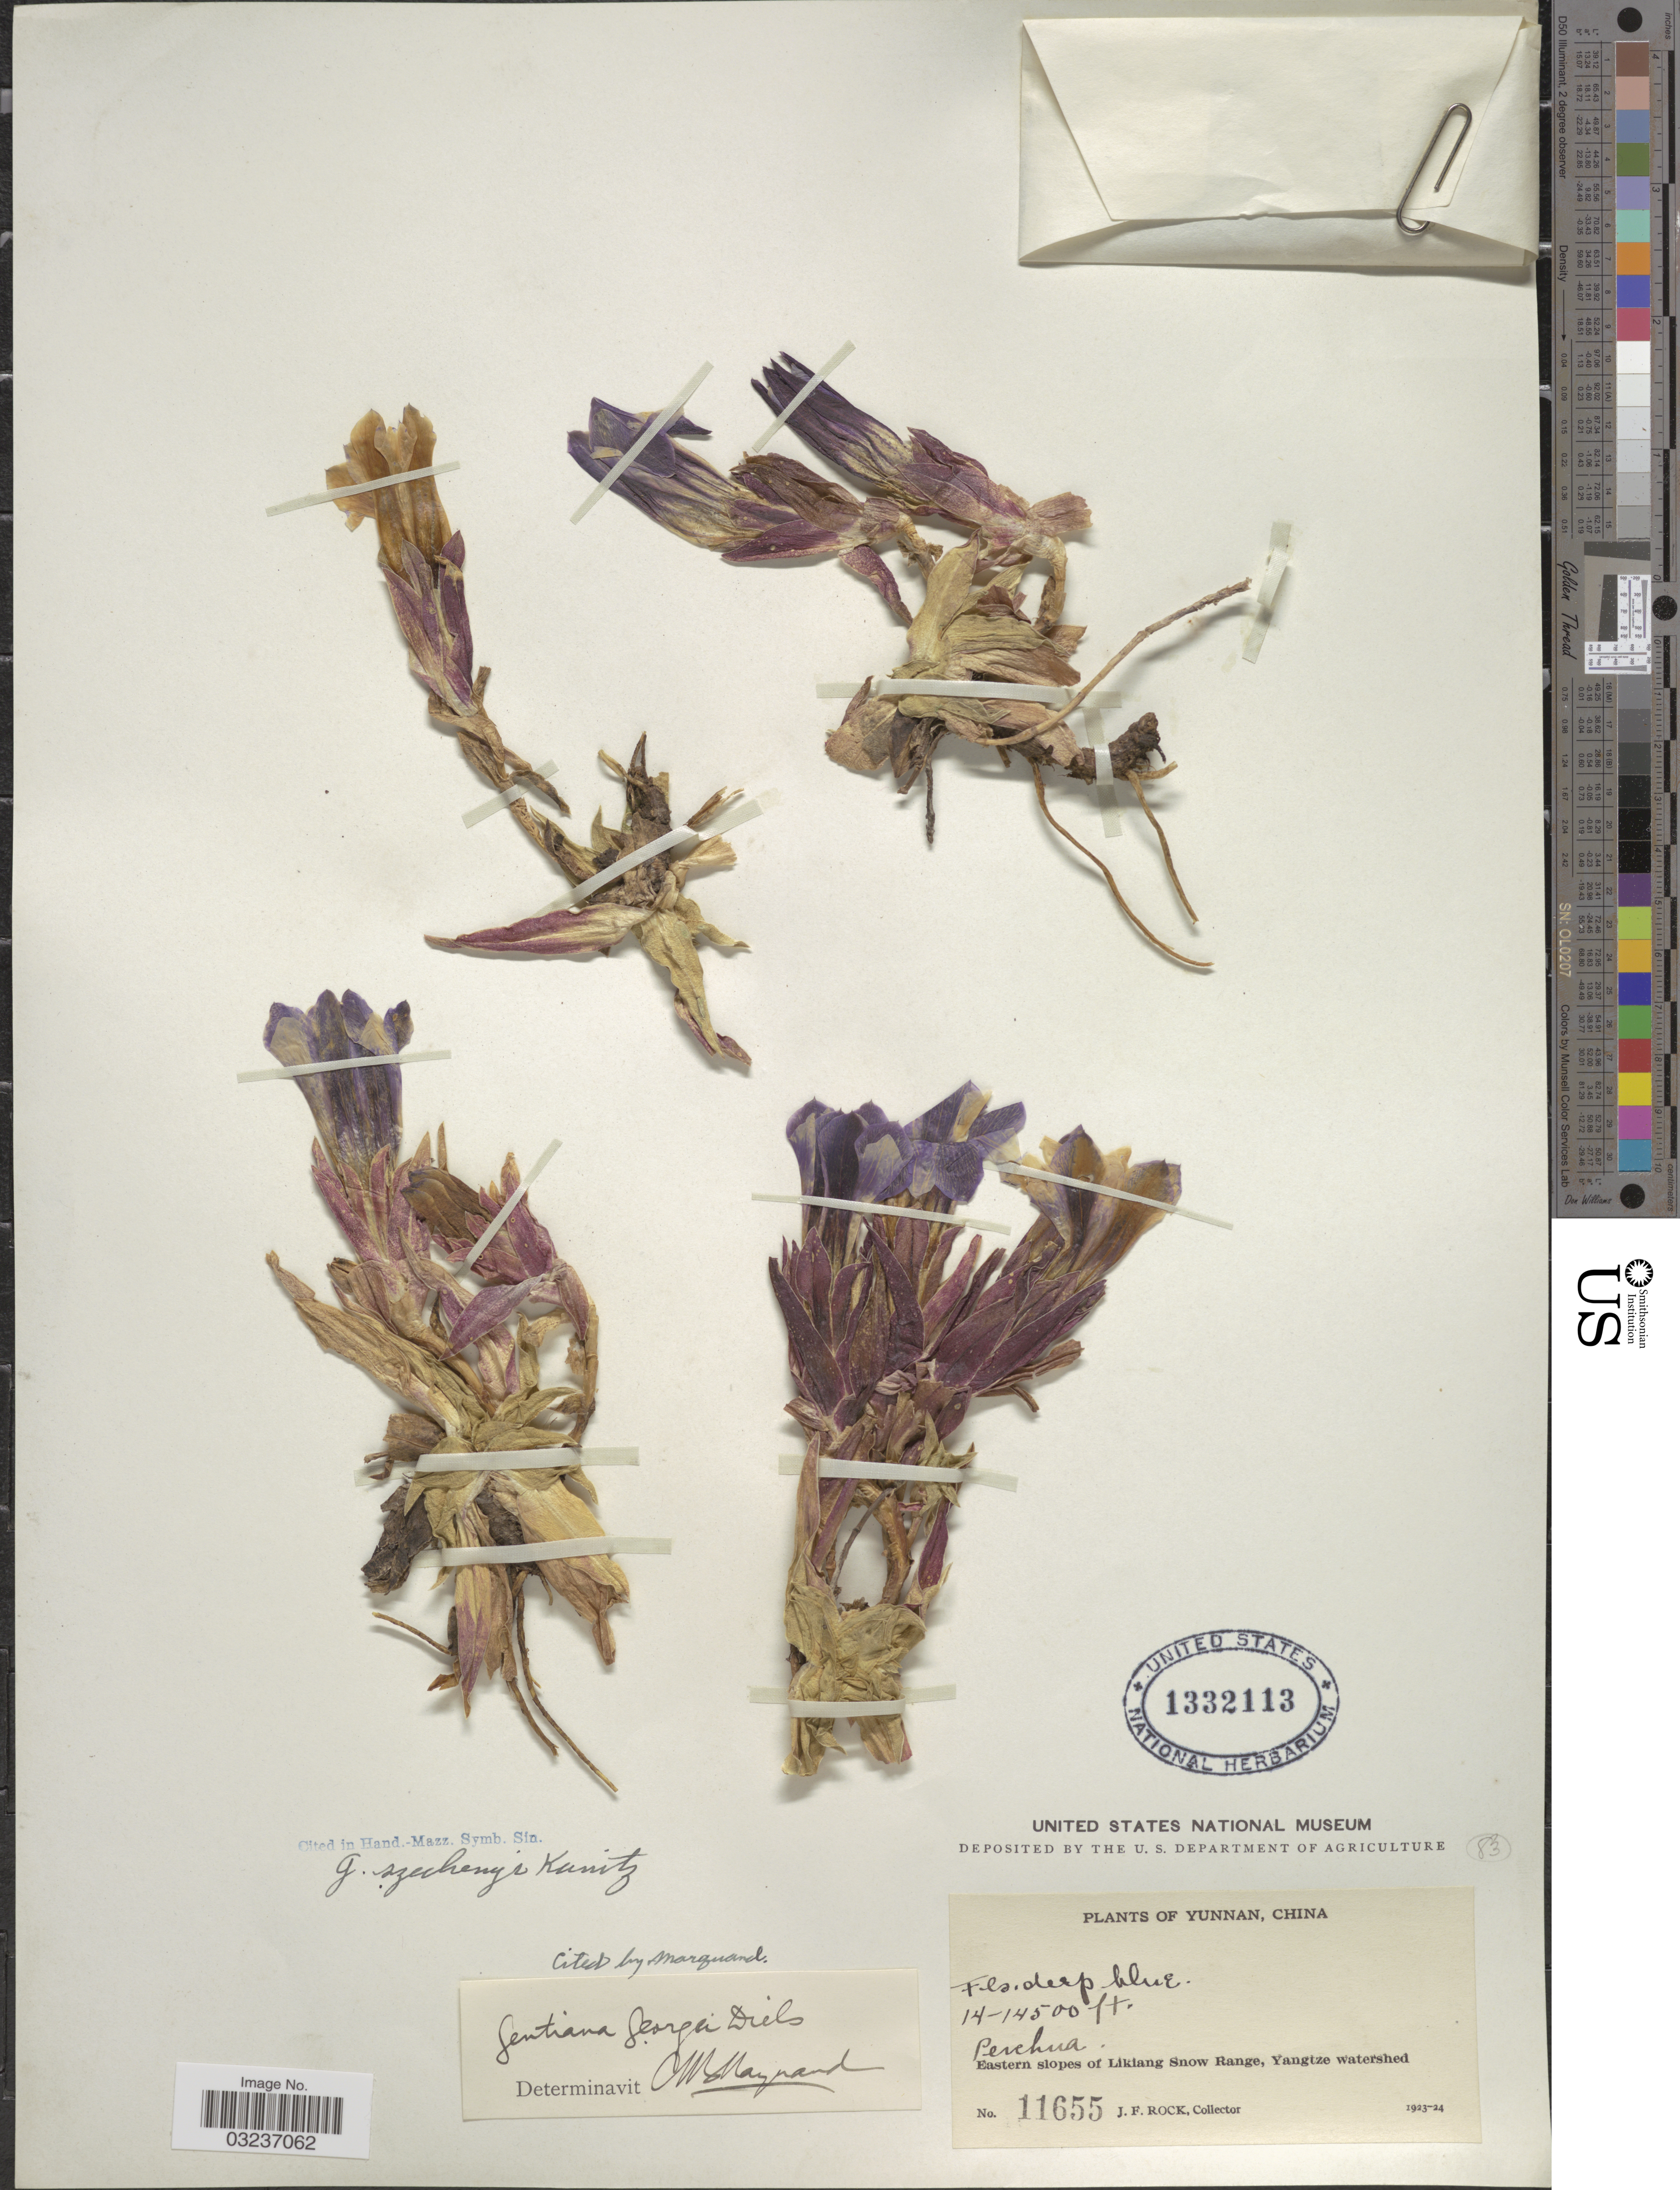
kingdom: Plantae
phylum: Tracheophyta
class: Magnoliopsida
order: Gentianales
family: Gentianaceae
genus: Gentiana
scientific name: Gentiana szechenyii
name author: Kanitz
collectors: J. Rock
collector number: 11655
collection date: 1923/1924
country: China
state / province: Yunnan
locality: Perchua, Eastern slopes of Likiang Snow Range, Yangtze watershed.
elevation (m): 4267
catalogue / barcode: US 1332113